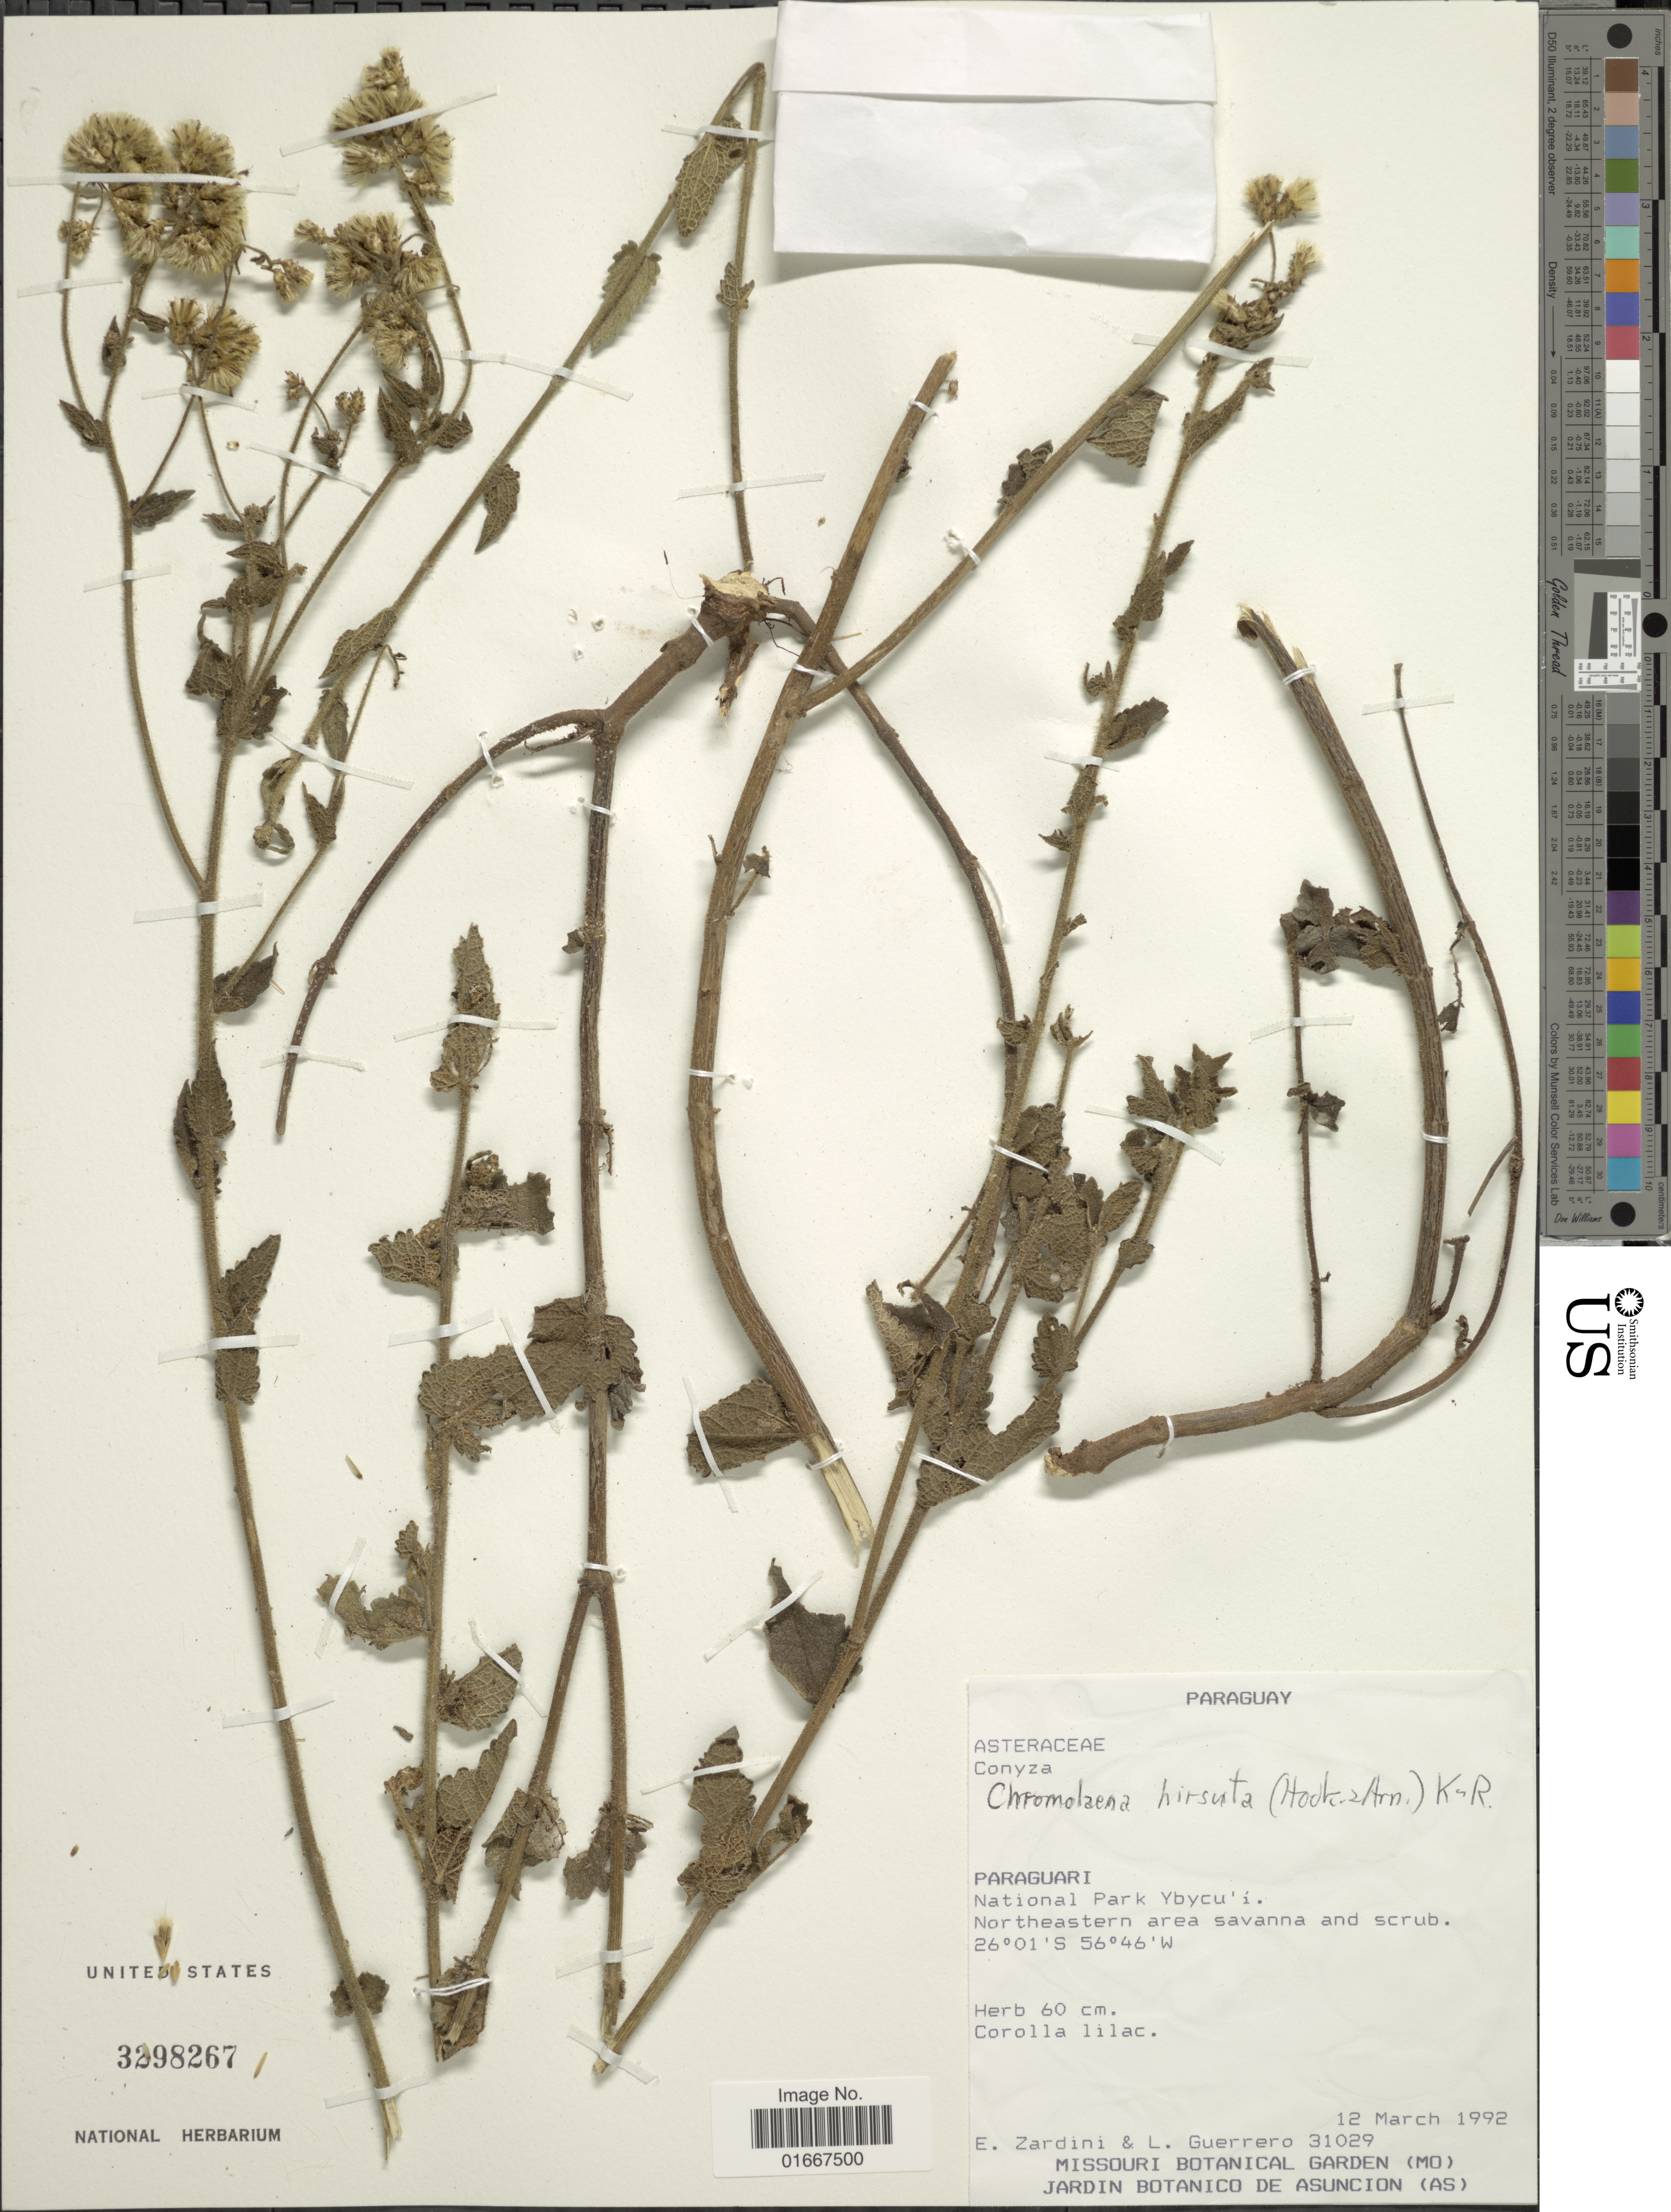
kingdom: Plantae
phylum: Tracheophyta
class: Magnoliopsida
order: Asterales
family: Asteraceae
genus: Chromolaena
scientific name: Chromolaena caaguazuensis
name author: (Hieron.) R.M. King & H. Rob.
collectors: E. M. Zardini & L. Guerrero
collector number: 31029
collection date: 1992-03-12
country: Paraguay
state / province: Paraguari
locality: National Park Ybycu ' i , Northeastern area savanna and scrub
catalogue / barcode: US 3298267